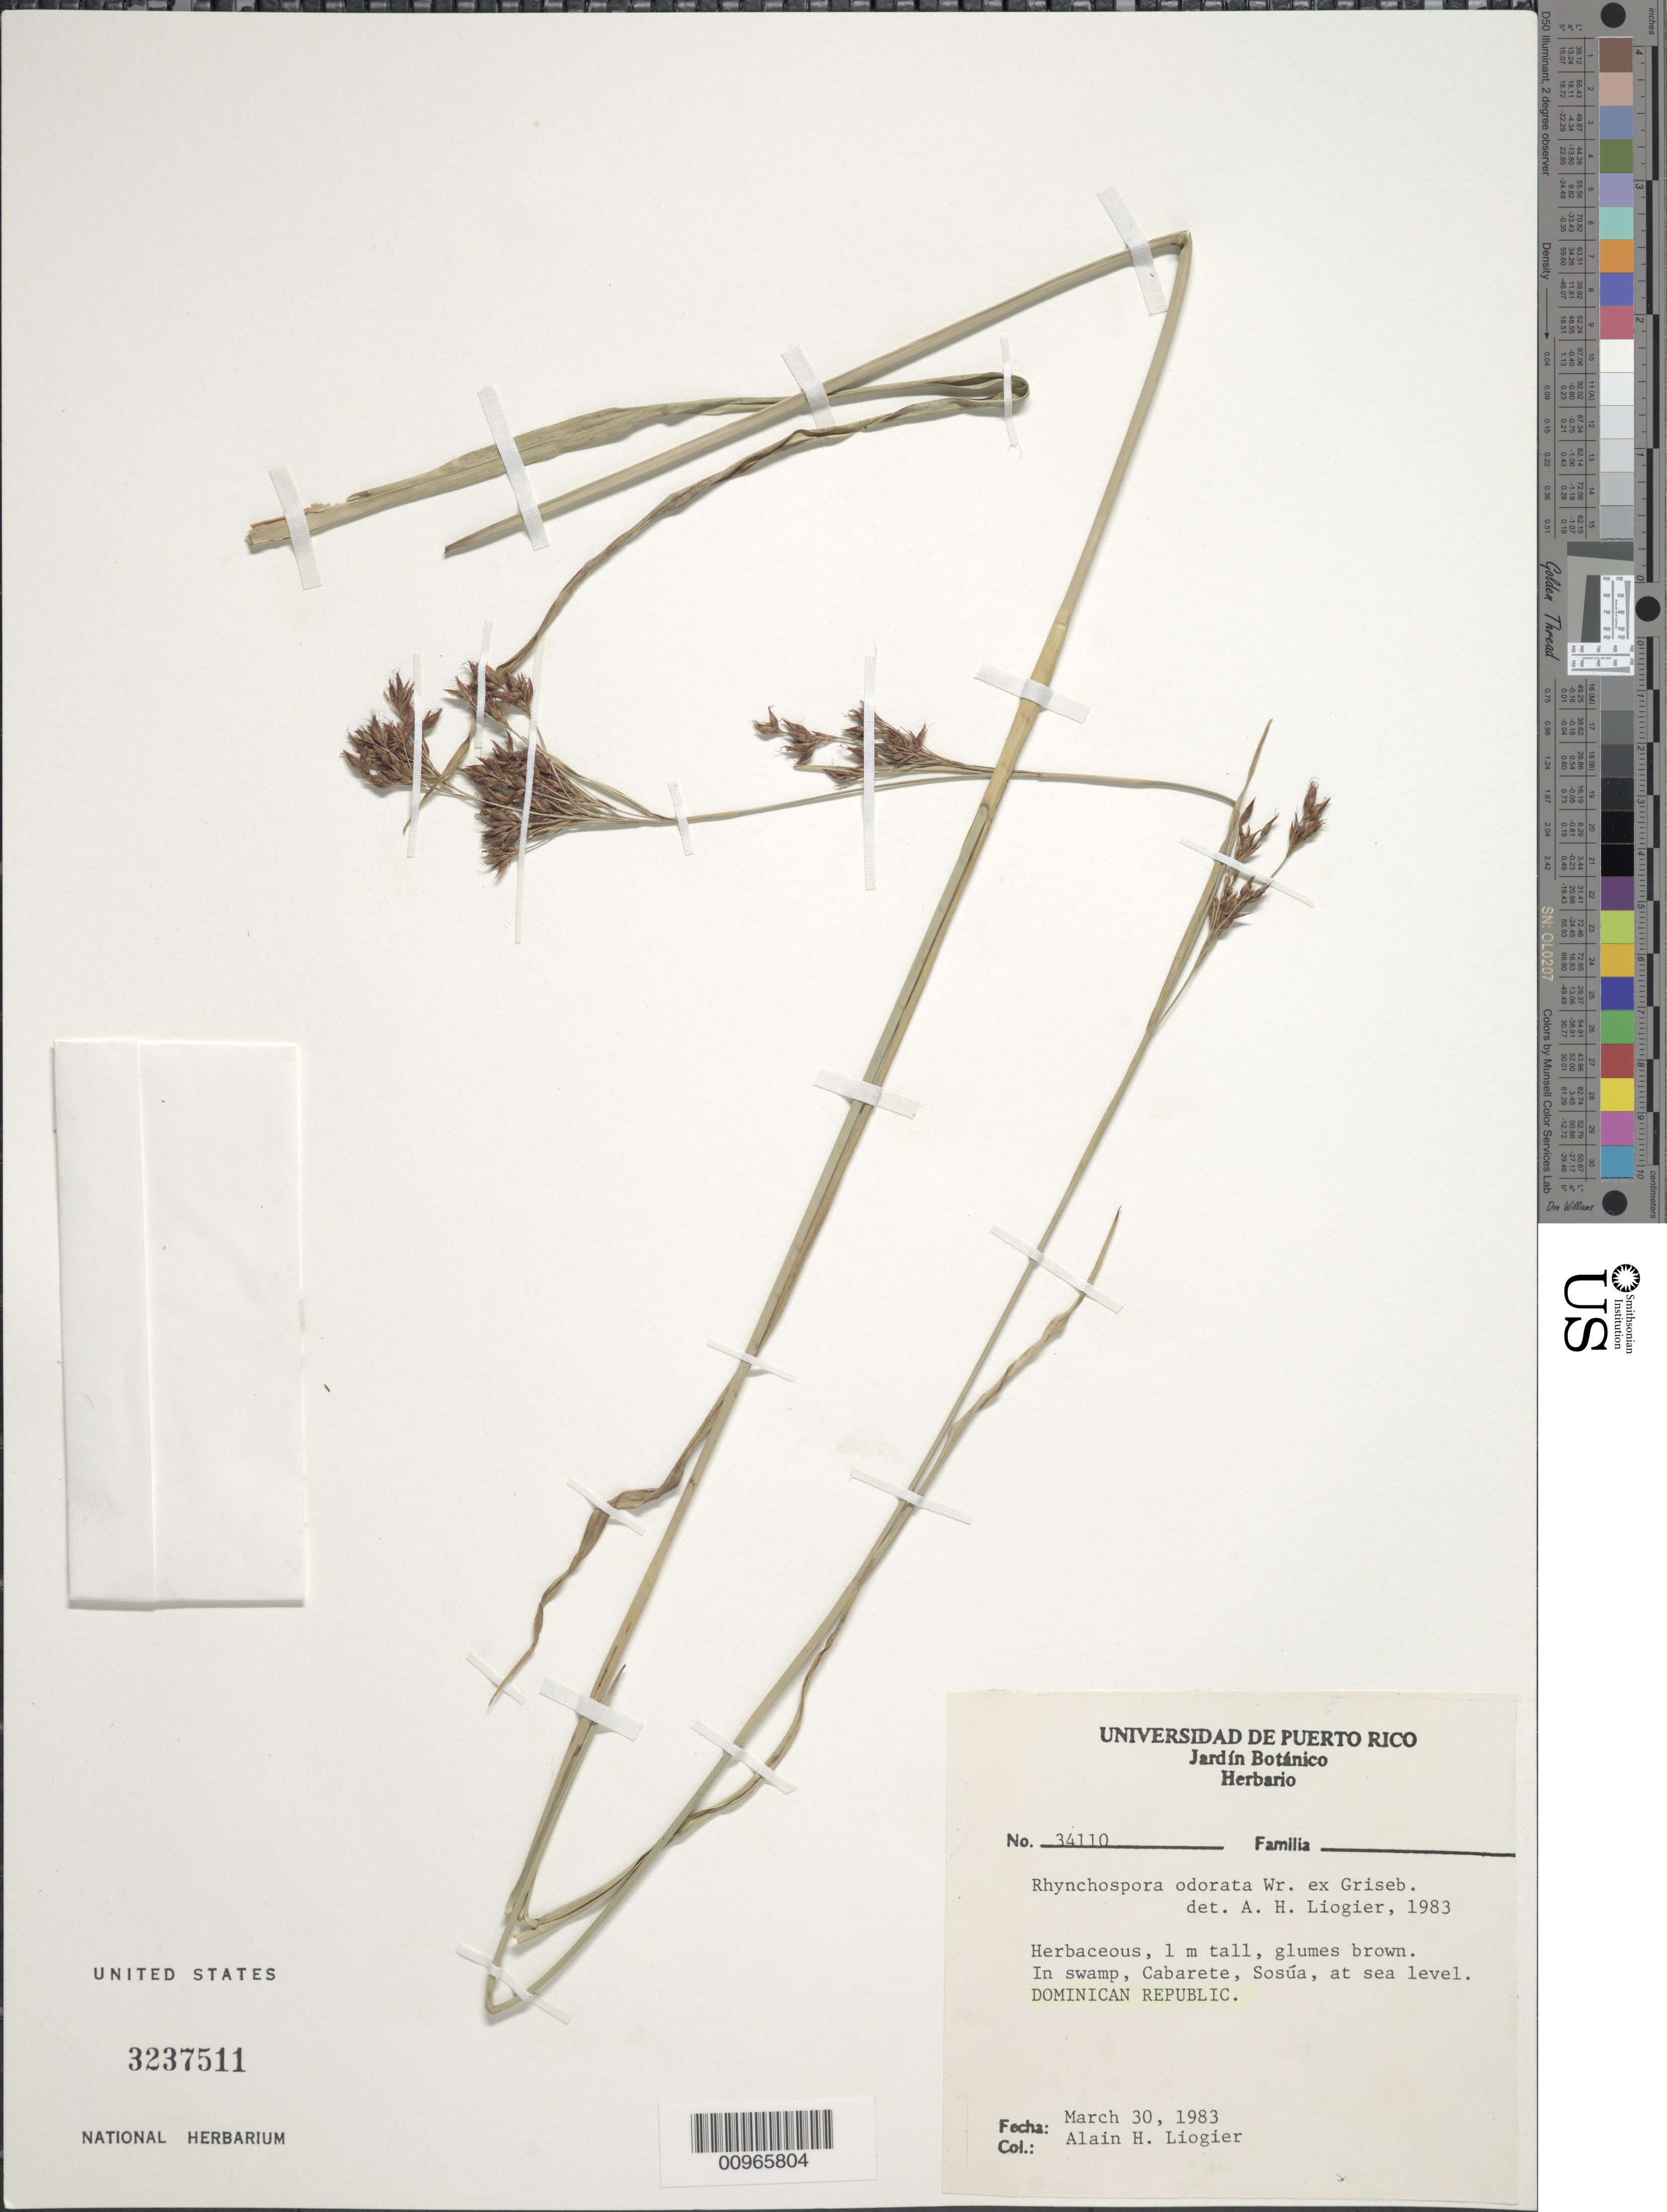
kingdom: Plantae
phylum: Tracheophyta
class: Liliopsida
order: Poales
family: Cyperaceae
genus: Rhynchospora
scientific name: Rhynchospora odorata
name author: C. Wright ex Griseb.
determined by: Liogier, Alain H.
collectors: A. H. Liogier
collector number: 34110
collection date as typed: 30 Mar 1983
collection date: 1983-03-30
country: Dominican Republic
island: Hispaniola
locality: In swamp, Cabarete, Sosúa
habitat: In swamp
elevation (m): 0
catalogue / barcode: US 3237511